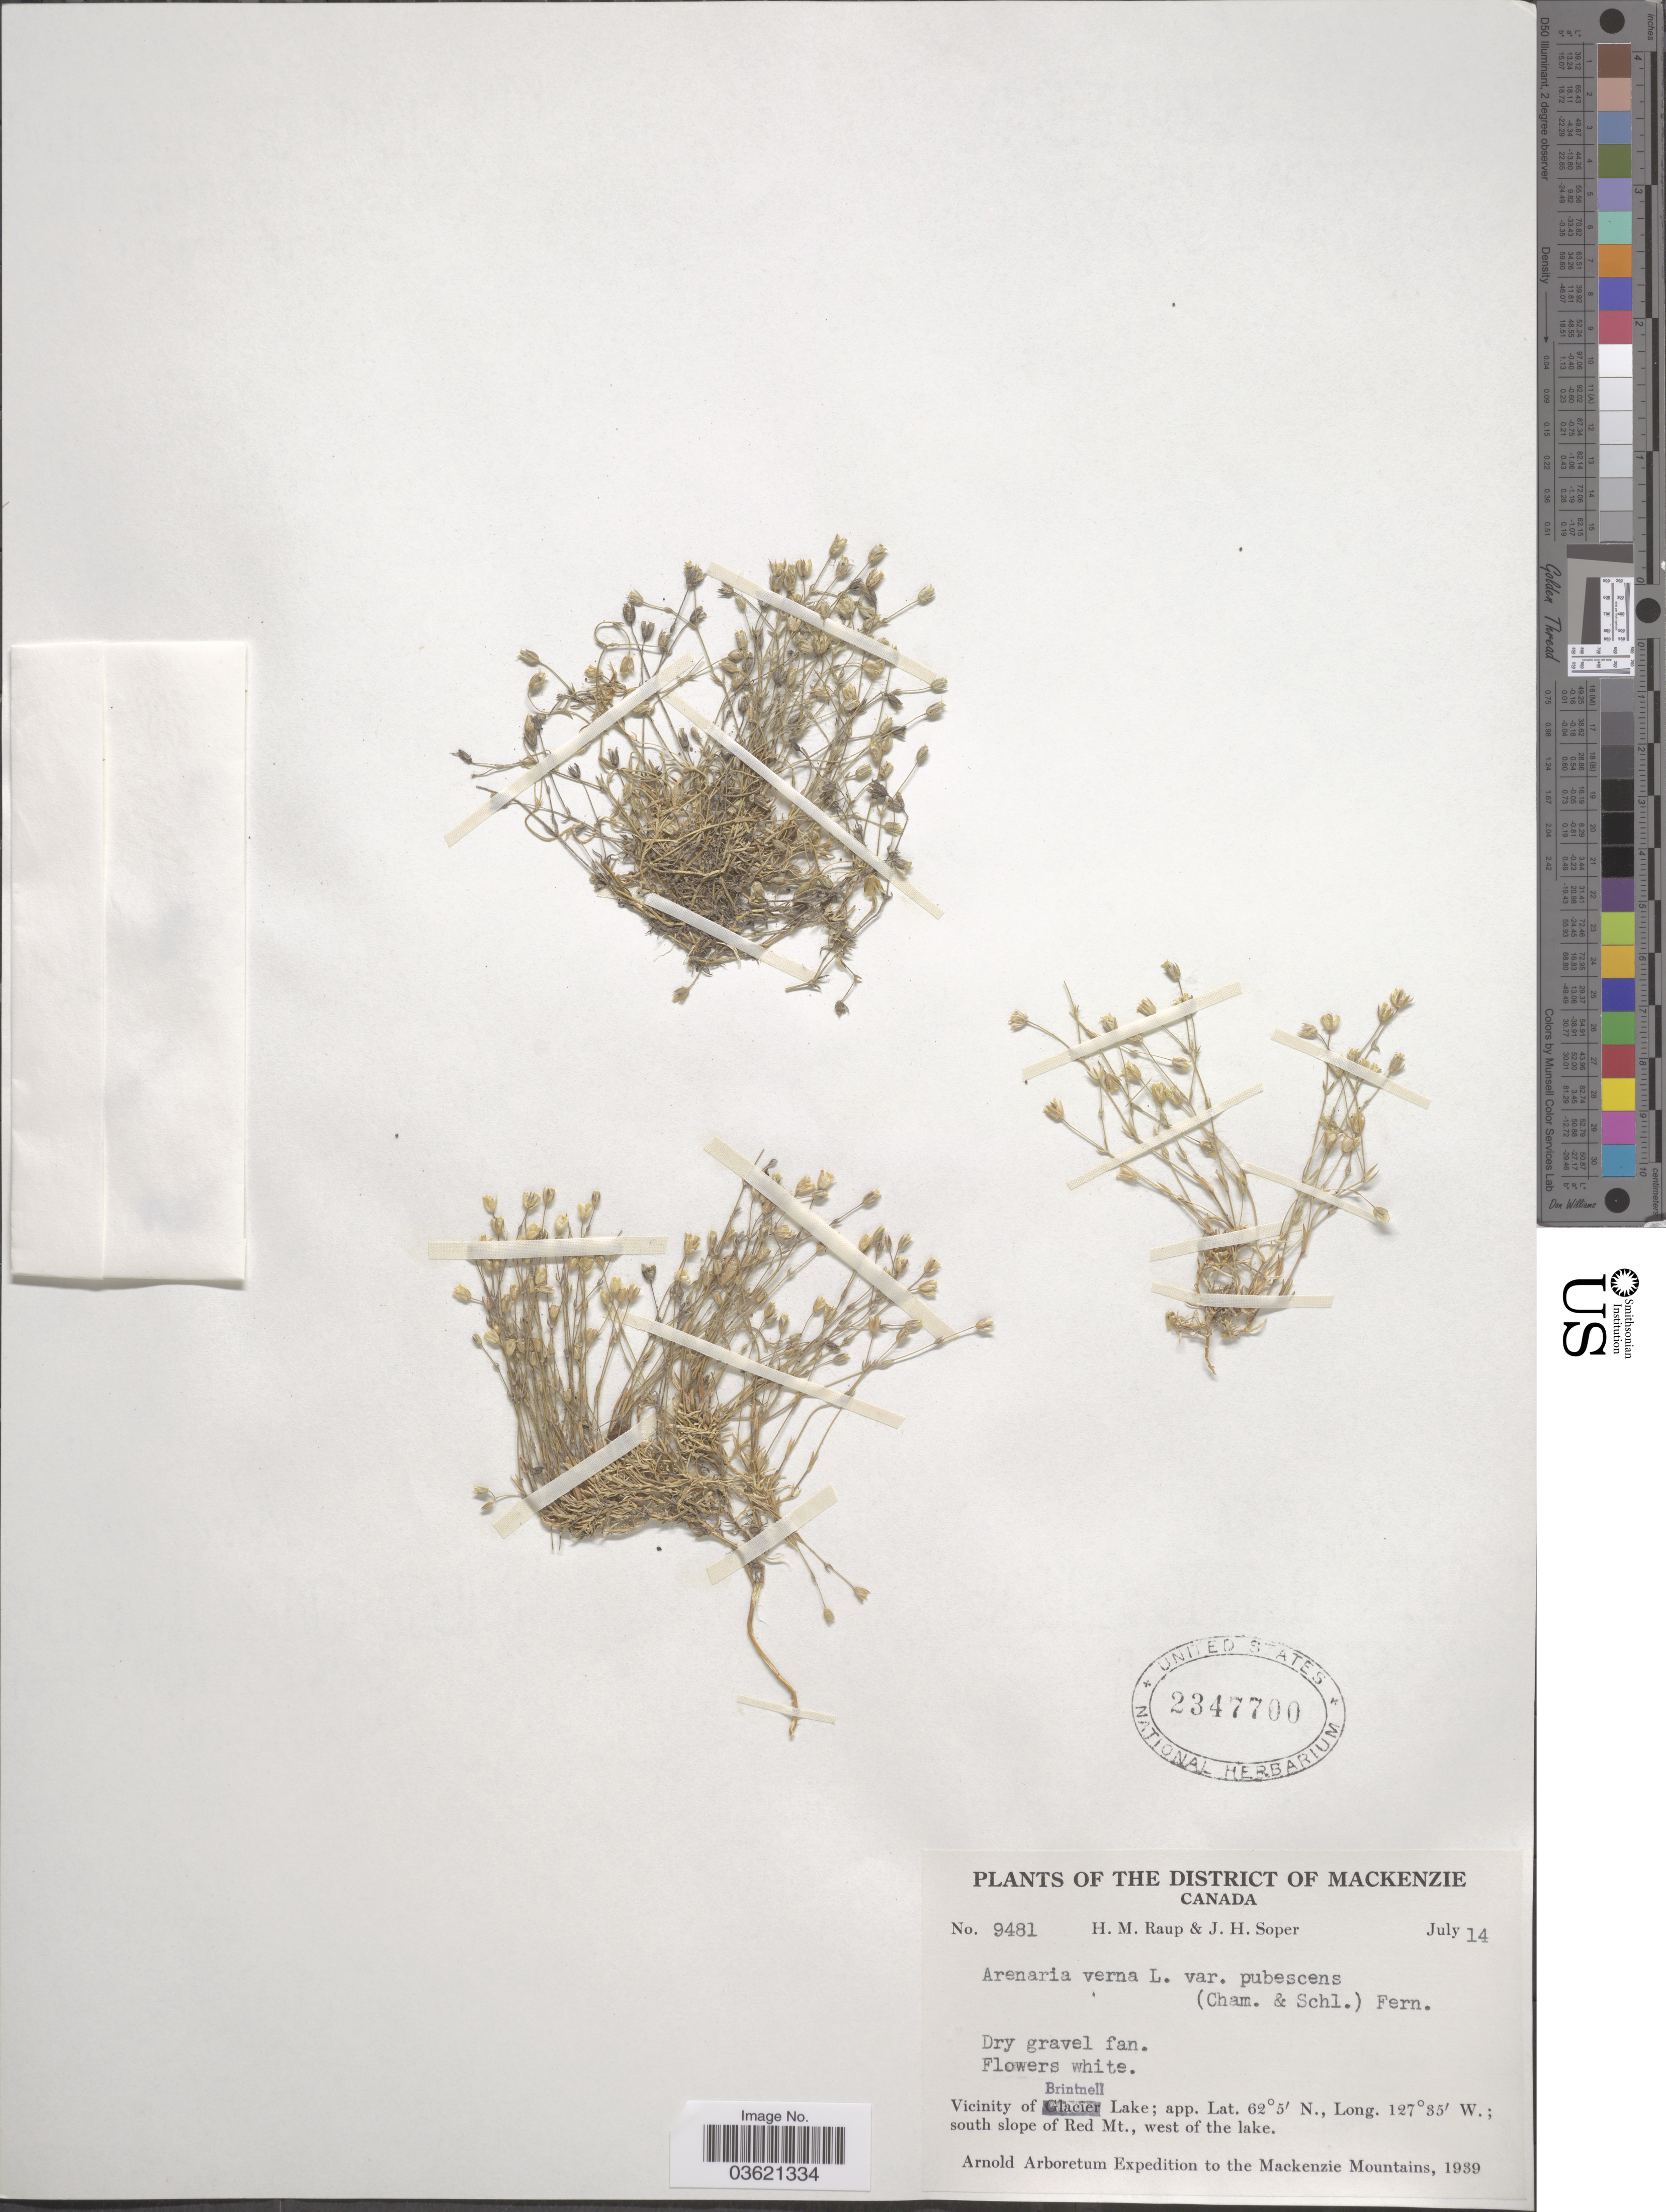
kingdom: Plantae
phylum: Tracheophyta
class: Magnoliopsida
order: Caryophyllales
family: Caryophyllaceae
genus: Arenaria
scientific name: Arenaria verna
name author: L.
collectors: H. Raup & J. H. Soper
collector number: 9481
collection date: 1939-07-14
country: Canada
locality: The District of Mackenzie. Vicinity of Brintnell Lake. South slope of Red Mt., west of the lake. Mackenzie Mountains.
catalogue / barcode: US 2347700